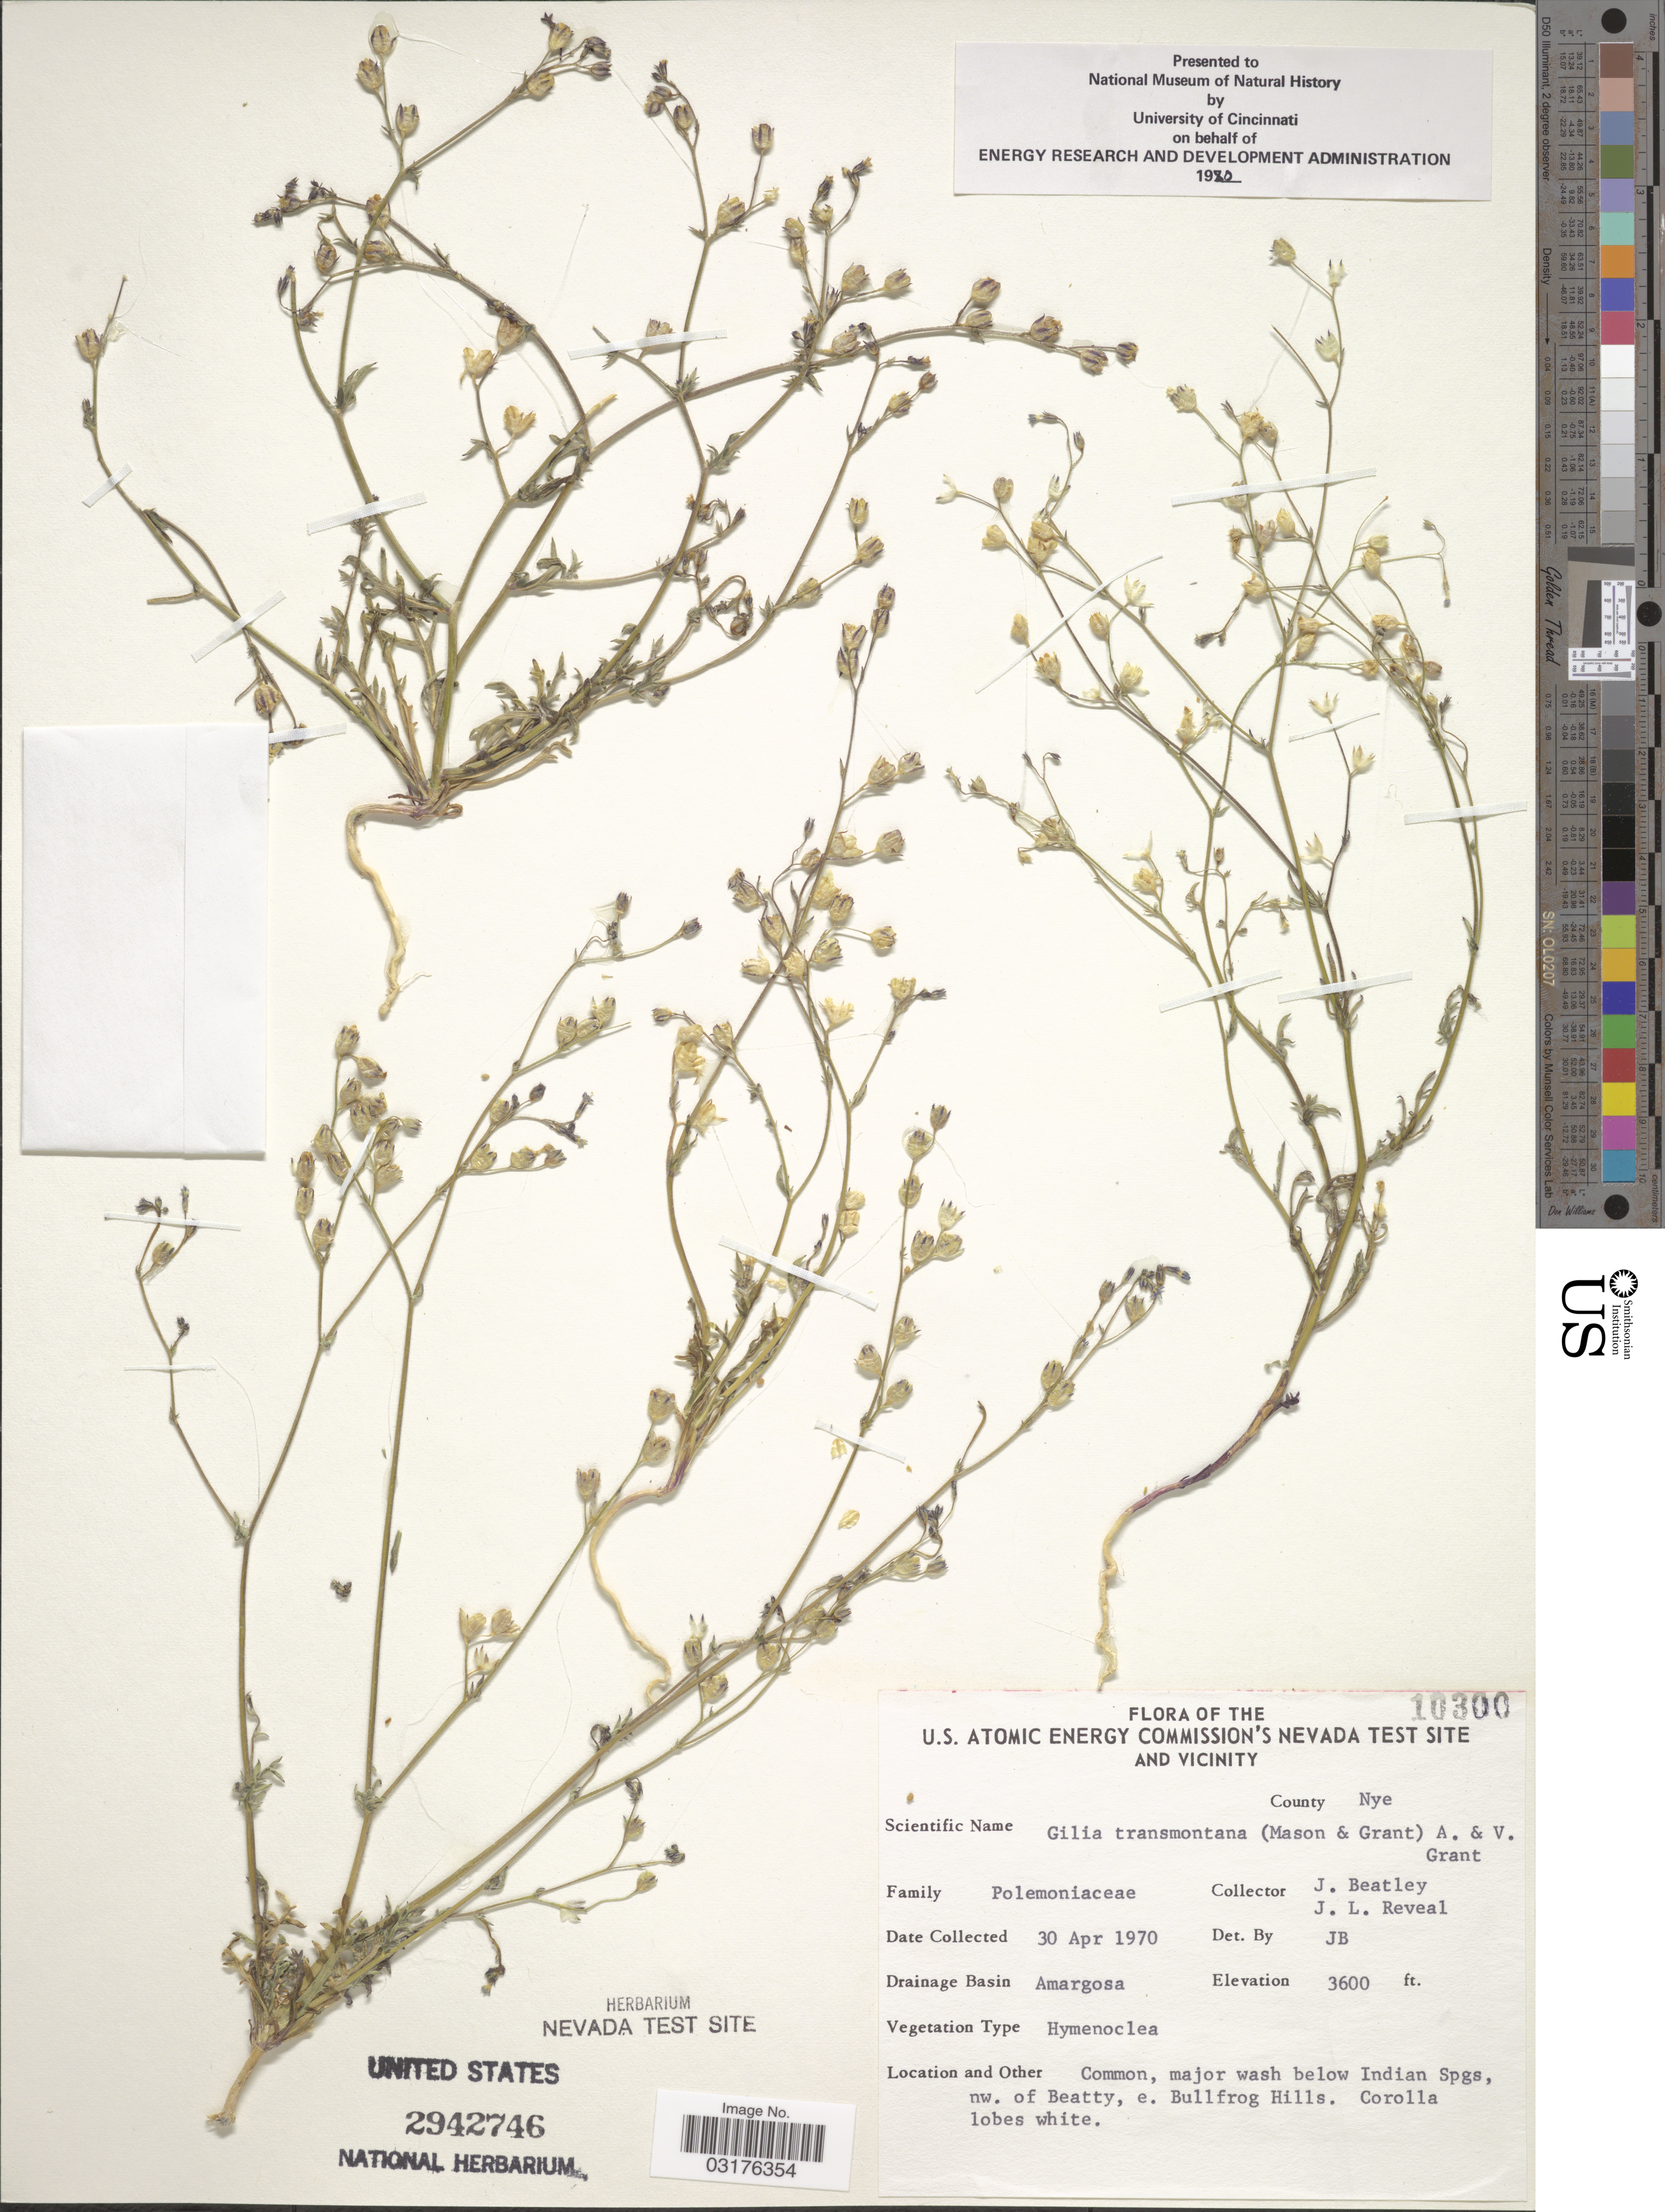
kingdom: Plantae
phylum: Tracheophyta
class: Magnoliopsida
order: Ericales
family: Polemoniaceae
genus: Gilia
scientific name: Gilia transmontana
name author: (H. Mason & A.D. Grant) A.D. Grant & V.E. Grant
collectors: J. C. Beatley & J. L. Reveal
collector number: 10300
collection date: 1970-04-30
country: United States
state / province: Nevada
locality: U.S. Atomic Energy Commission's Nevada Test Site and Vicinity, County Nye, Drainage Basin Amargosa, Common, major wash below Indian Spgs, nw. of Beatty, e. Bullfrog Hills.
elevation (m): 1097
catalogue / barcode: US 2942746